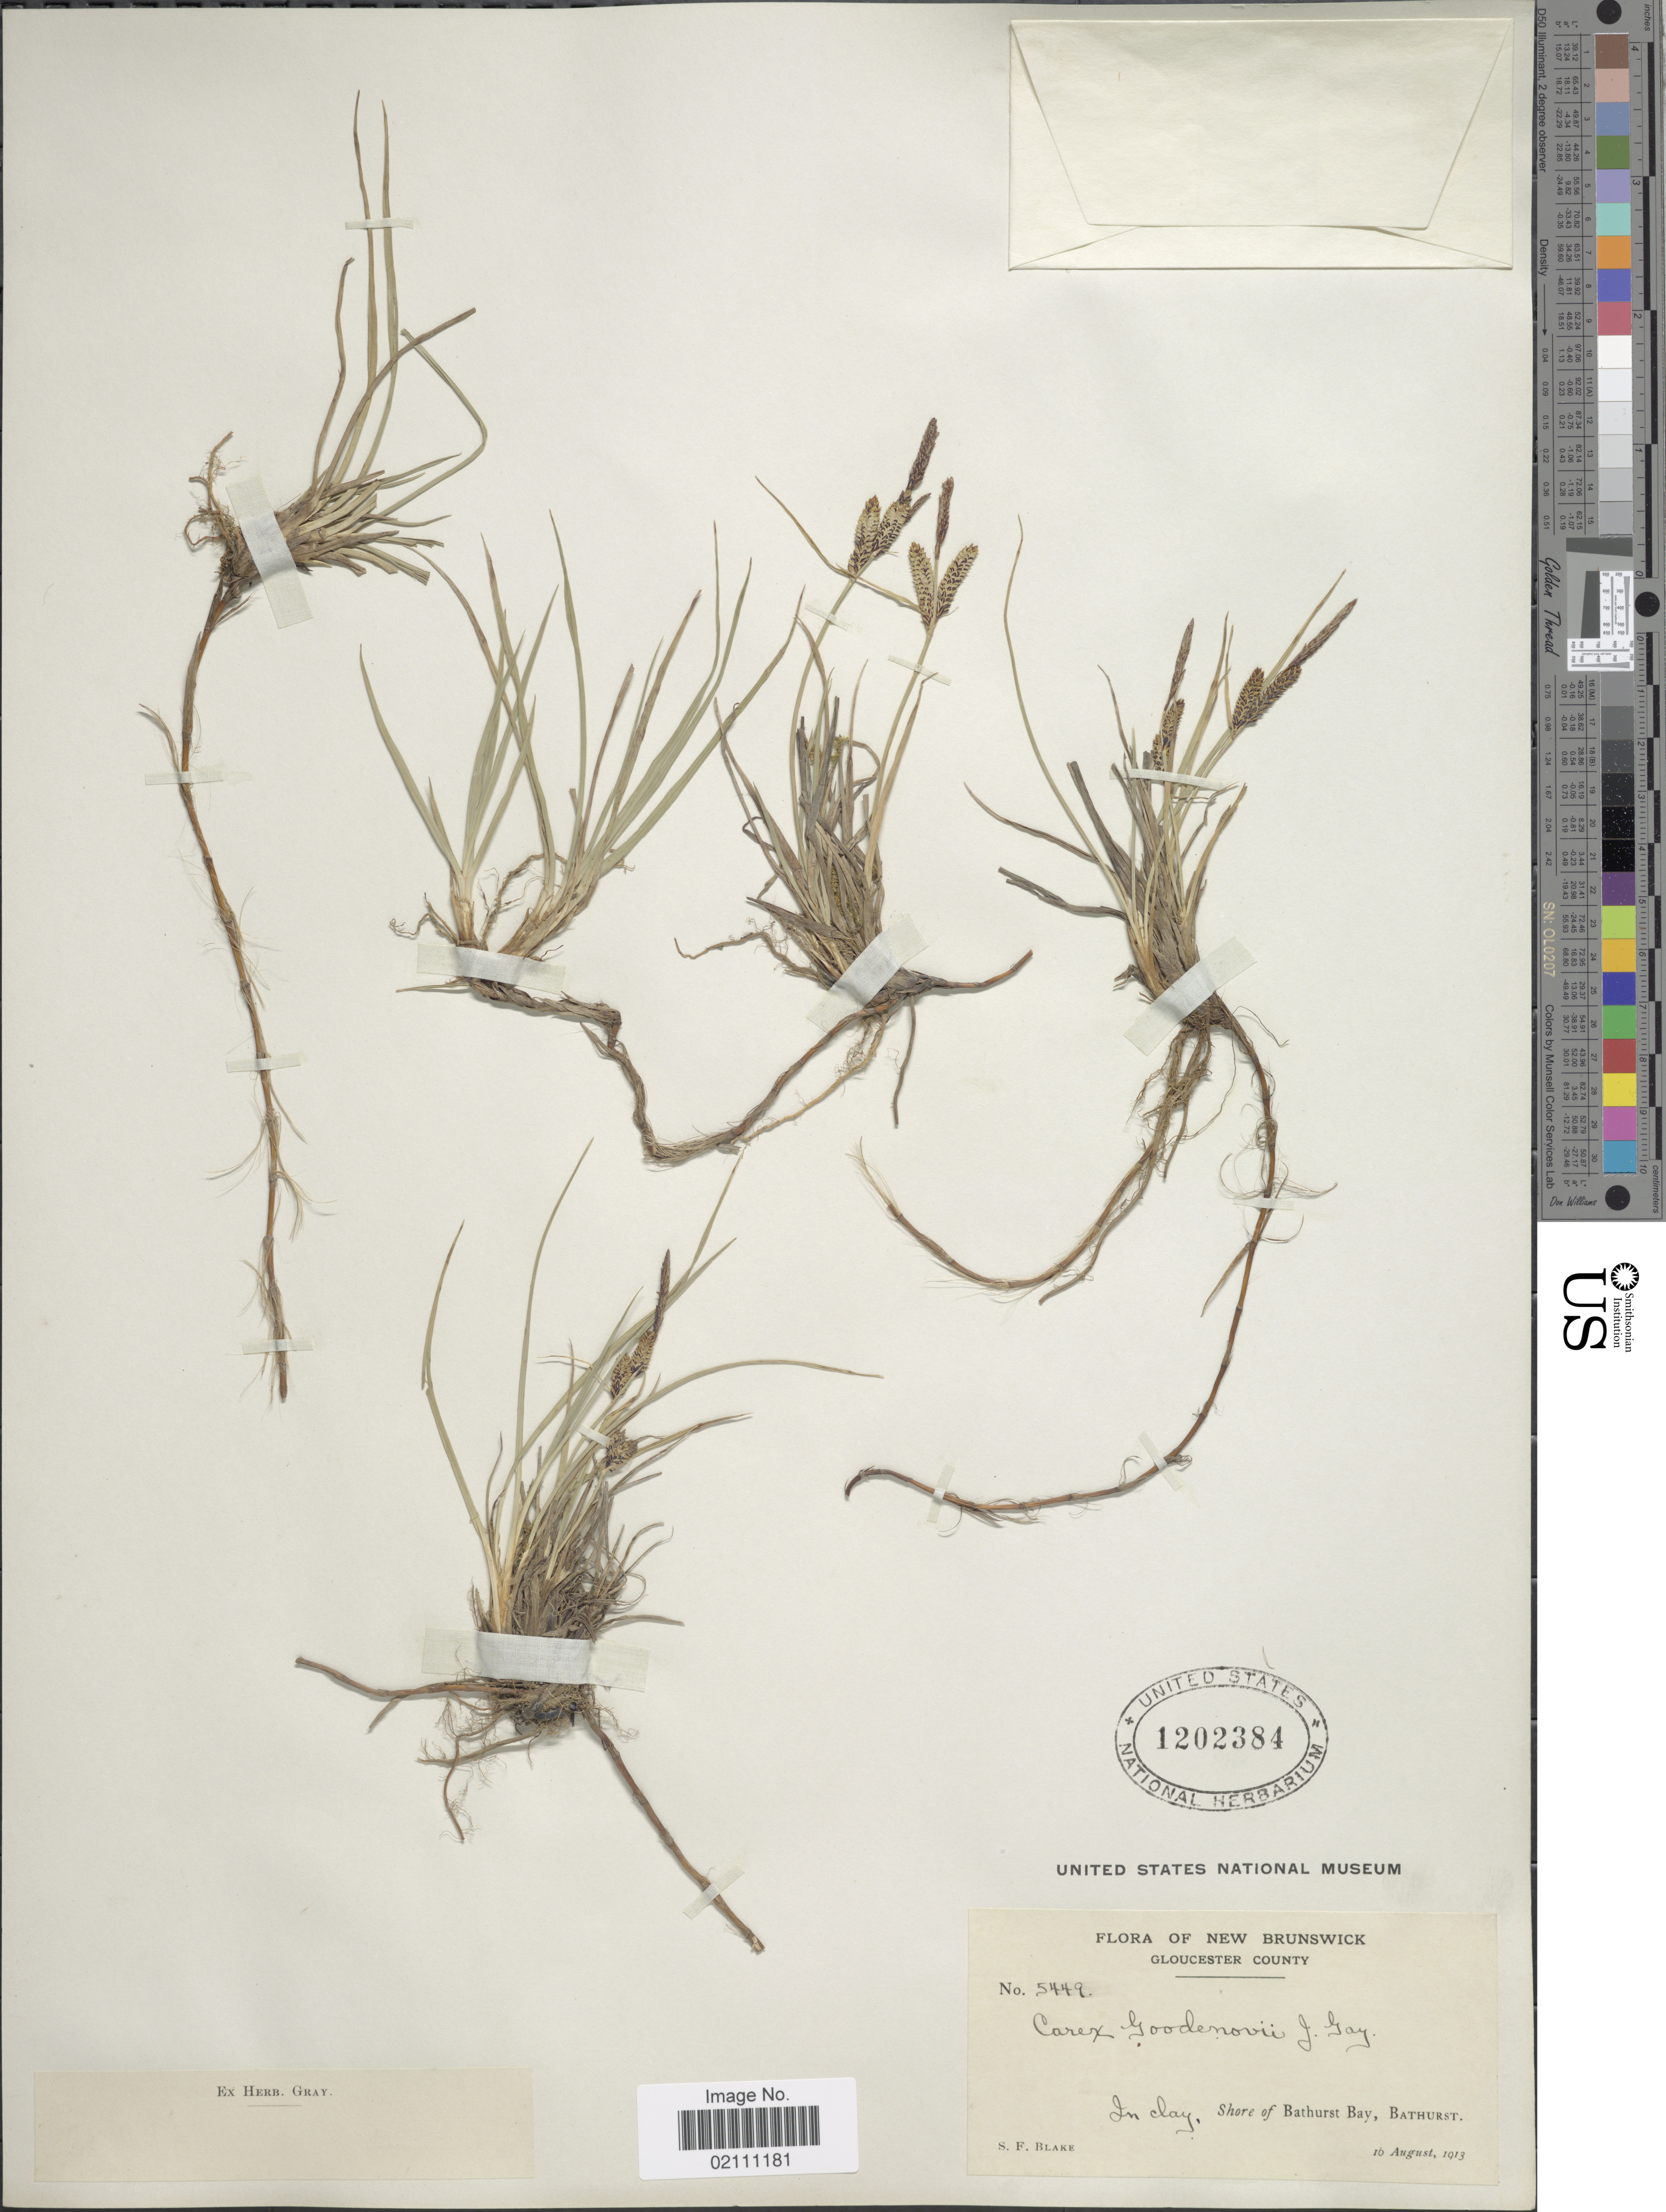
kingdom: Plantae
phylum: Tracheophyta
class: Liliopsida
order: Poales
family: Cyperaceae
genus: Carex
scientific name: Carex nigra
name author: (L.) Reichard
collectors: S. Blake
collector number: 5449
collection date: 1913-08-16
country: Canada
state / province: New Brunswick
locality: Gloucester County, Shore of Bathurst Bay, Bathurst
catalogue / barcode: US 1202384